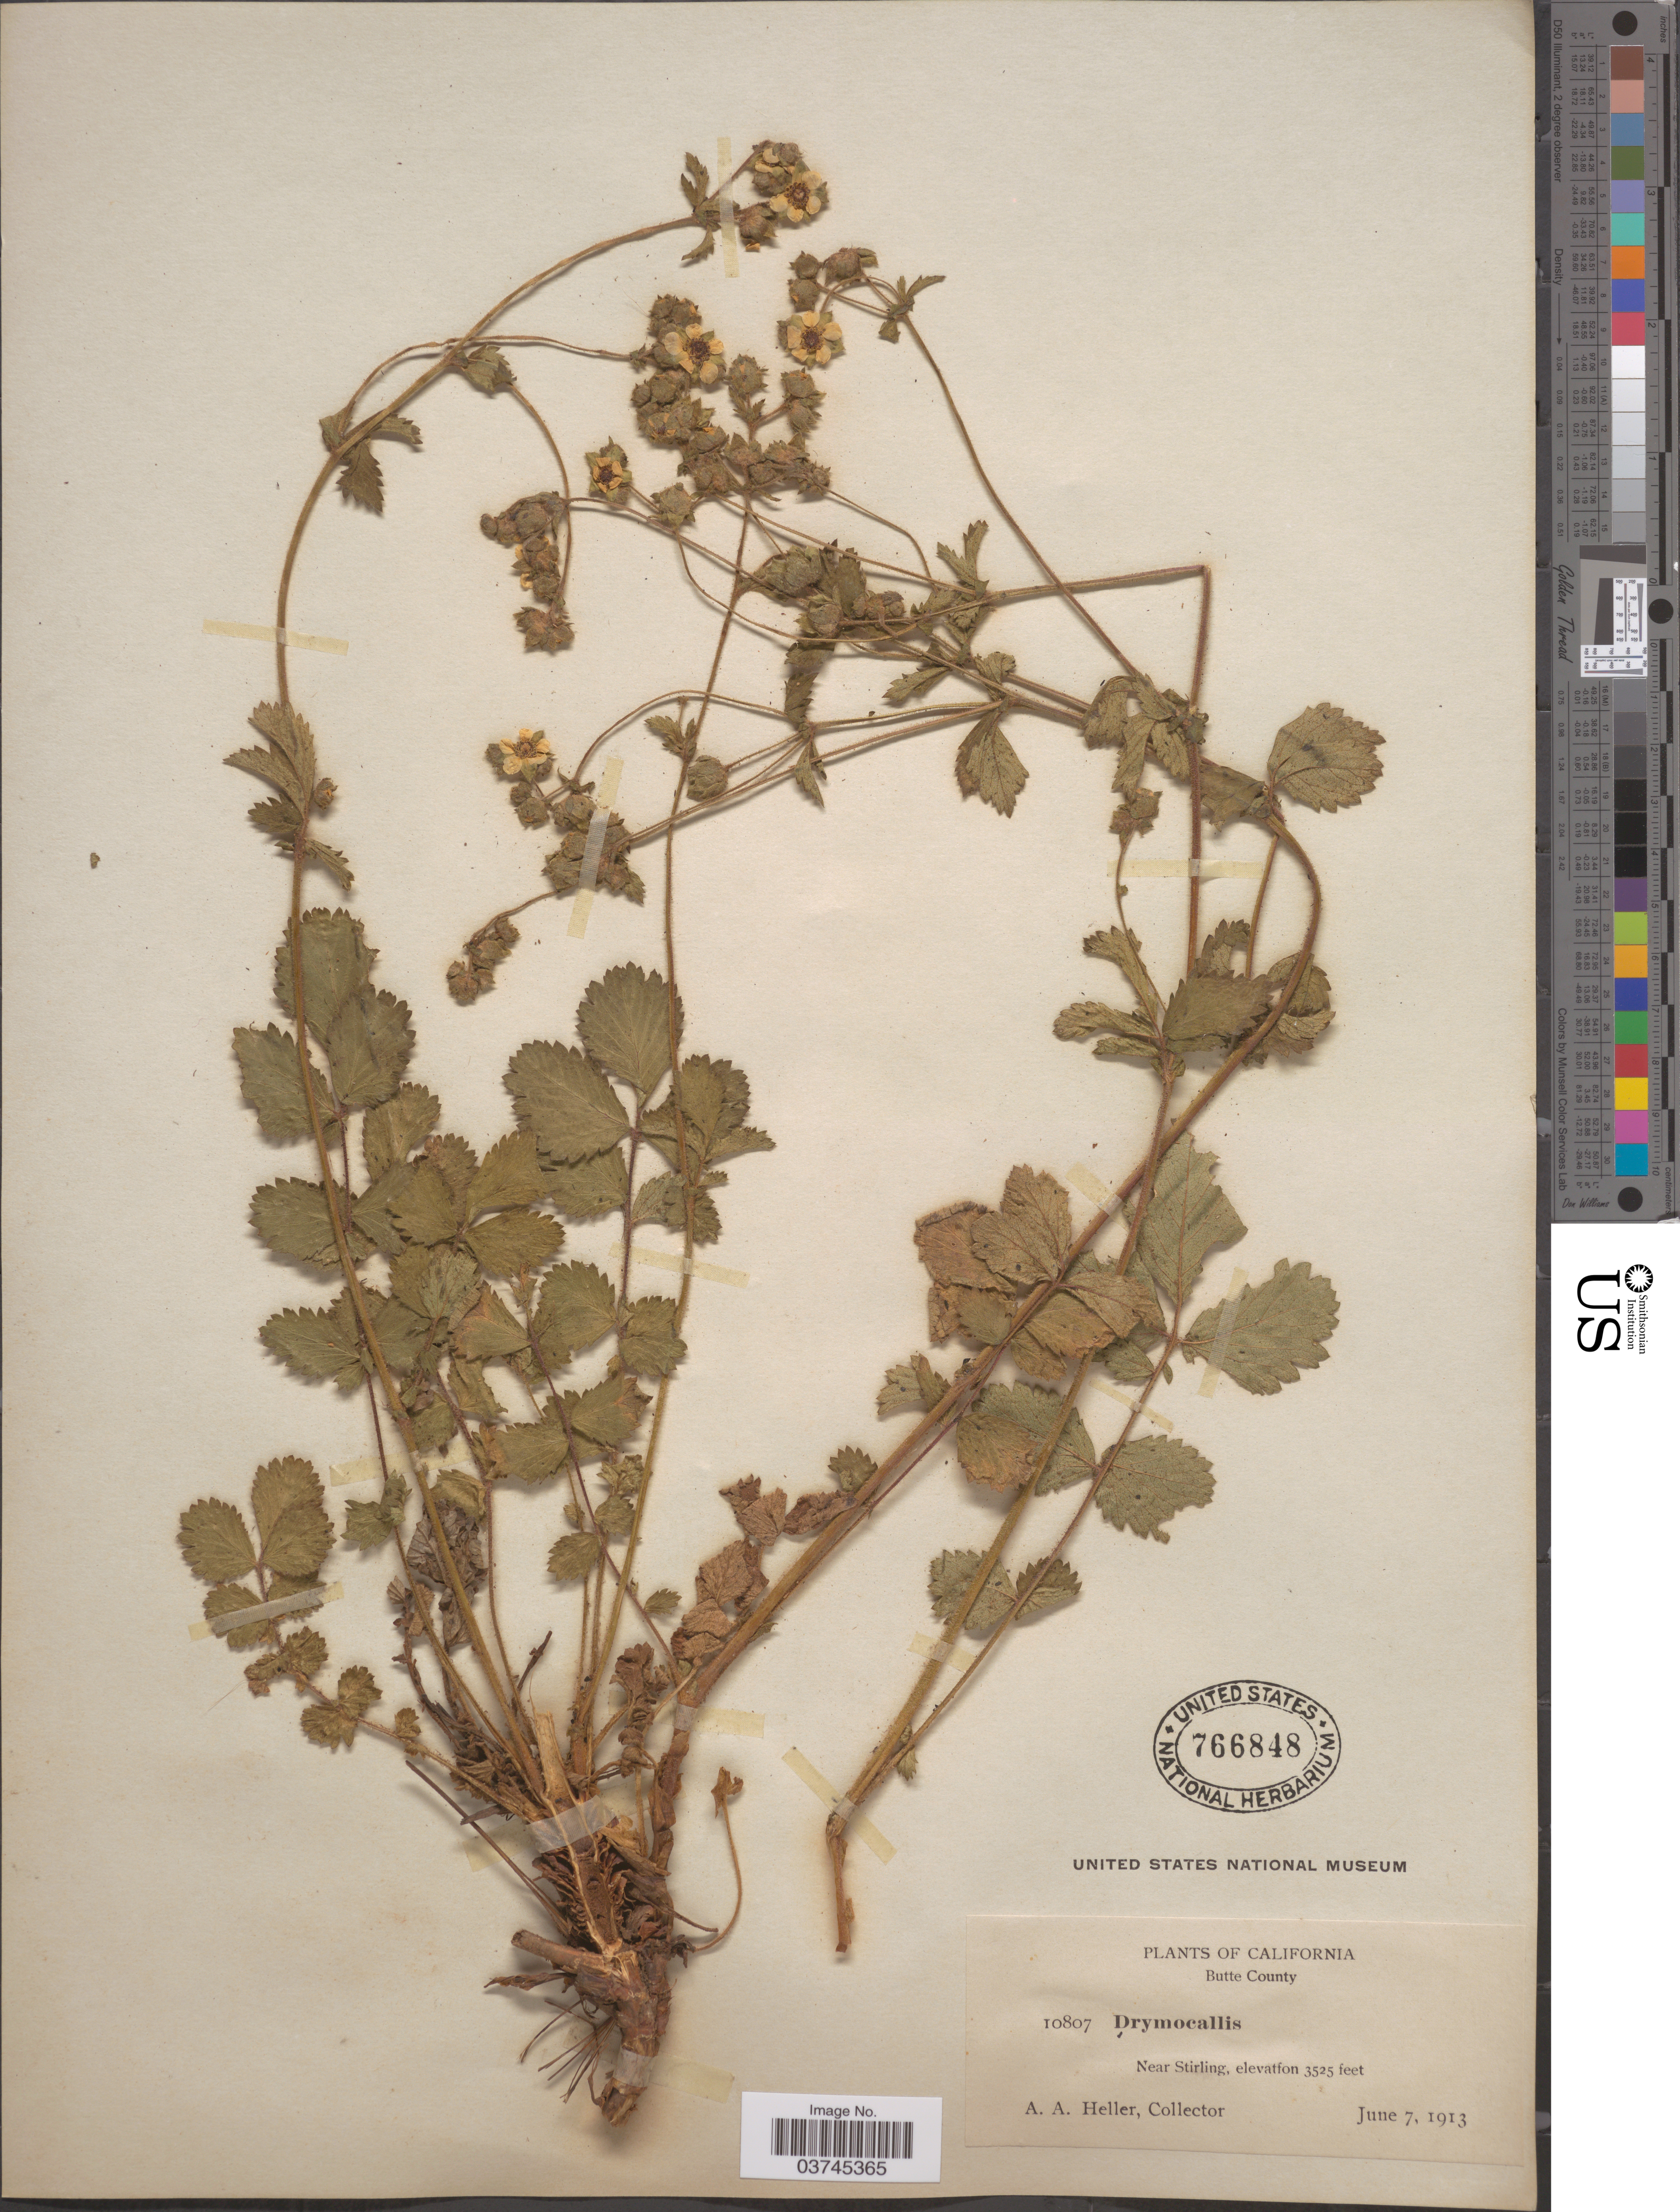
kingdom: Plantae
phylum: Tracheophyta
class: Magnoliopsida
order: Rosales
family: Rosaceae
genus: Drymocallis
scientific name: Drymocallis glandulosa subsp. reflexa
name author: (Greene) Soják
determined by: Strong, Mark T., (BOT), Smithsonian Institution - National Museum of Natural History (UNITED STATES)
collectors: A. A. Heller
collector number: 10807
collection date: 1913-06-07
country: United States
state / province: California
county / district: Butte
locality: Butte County. Near Stirling.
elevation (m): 1074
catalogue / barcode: US 766848